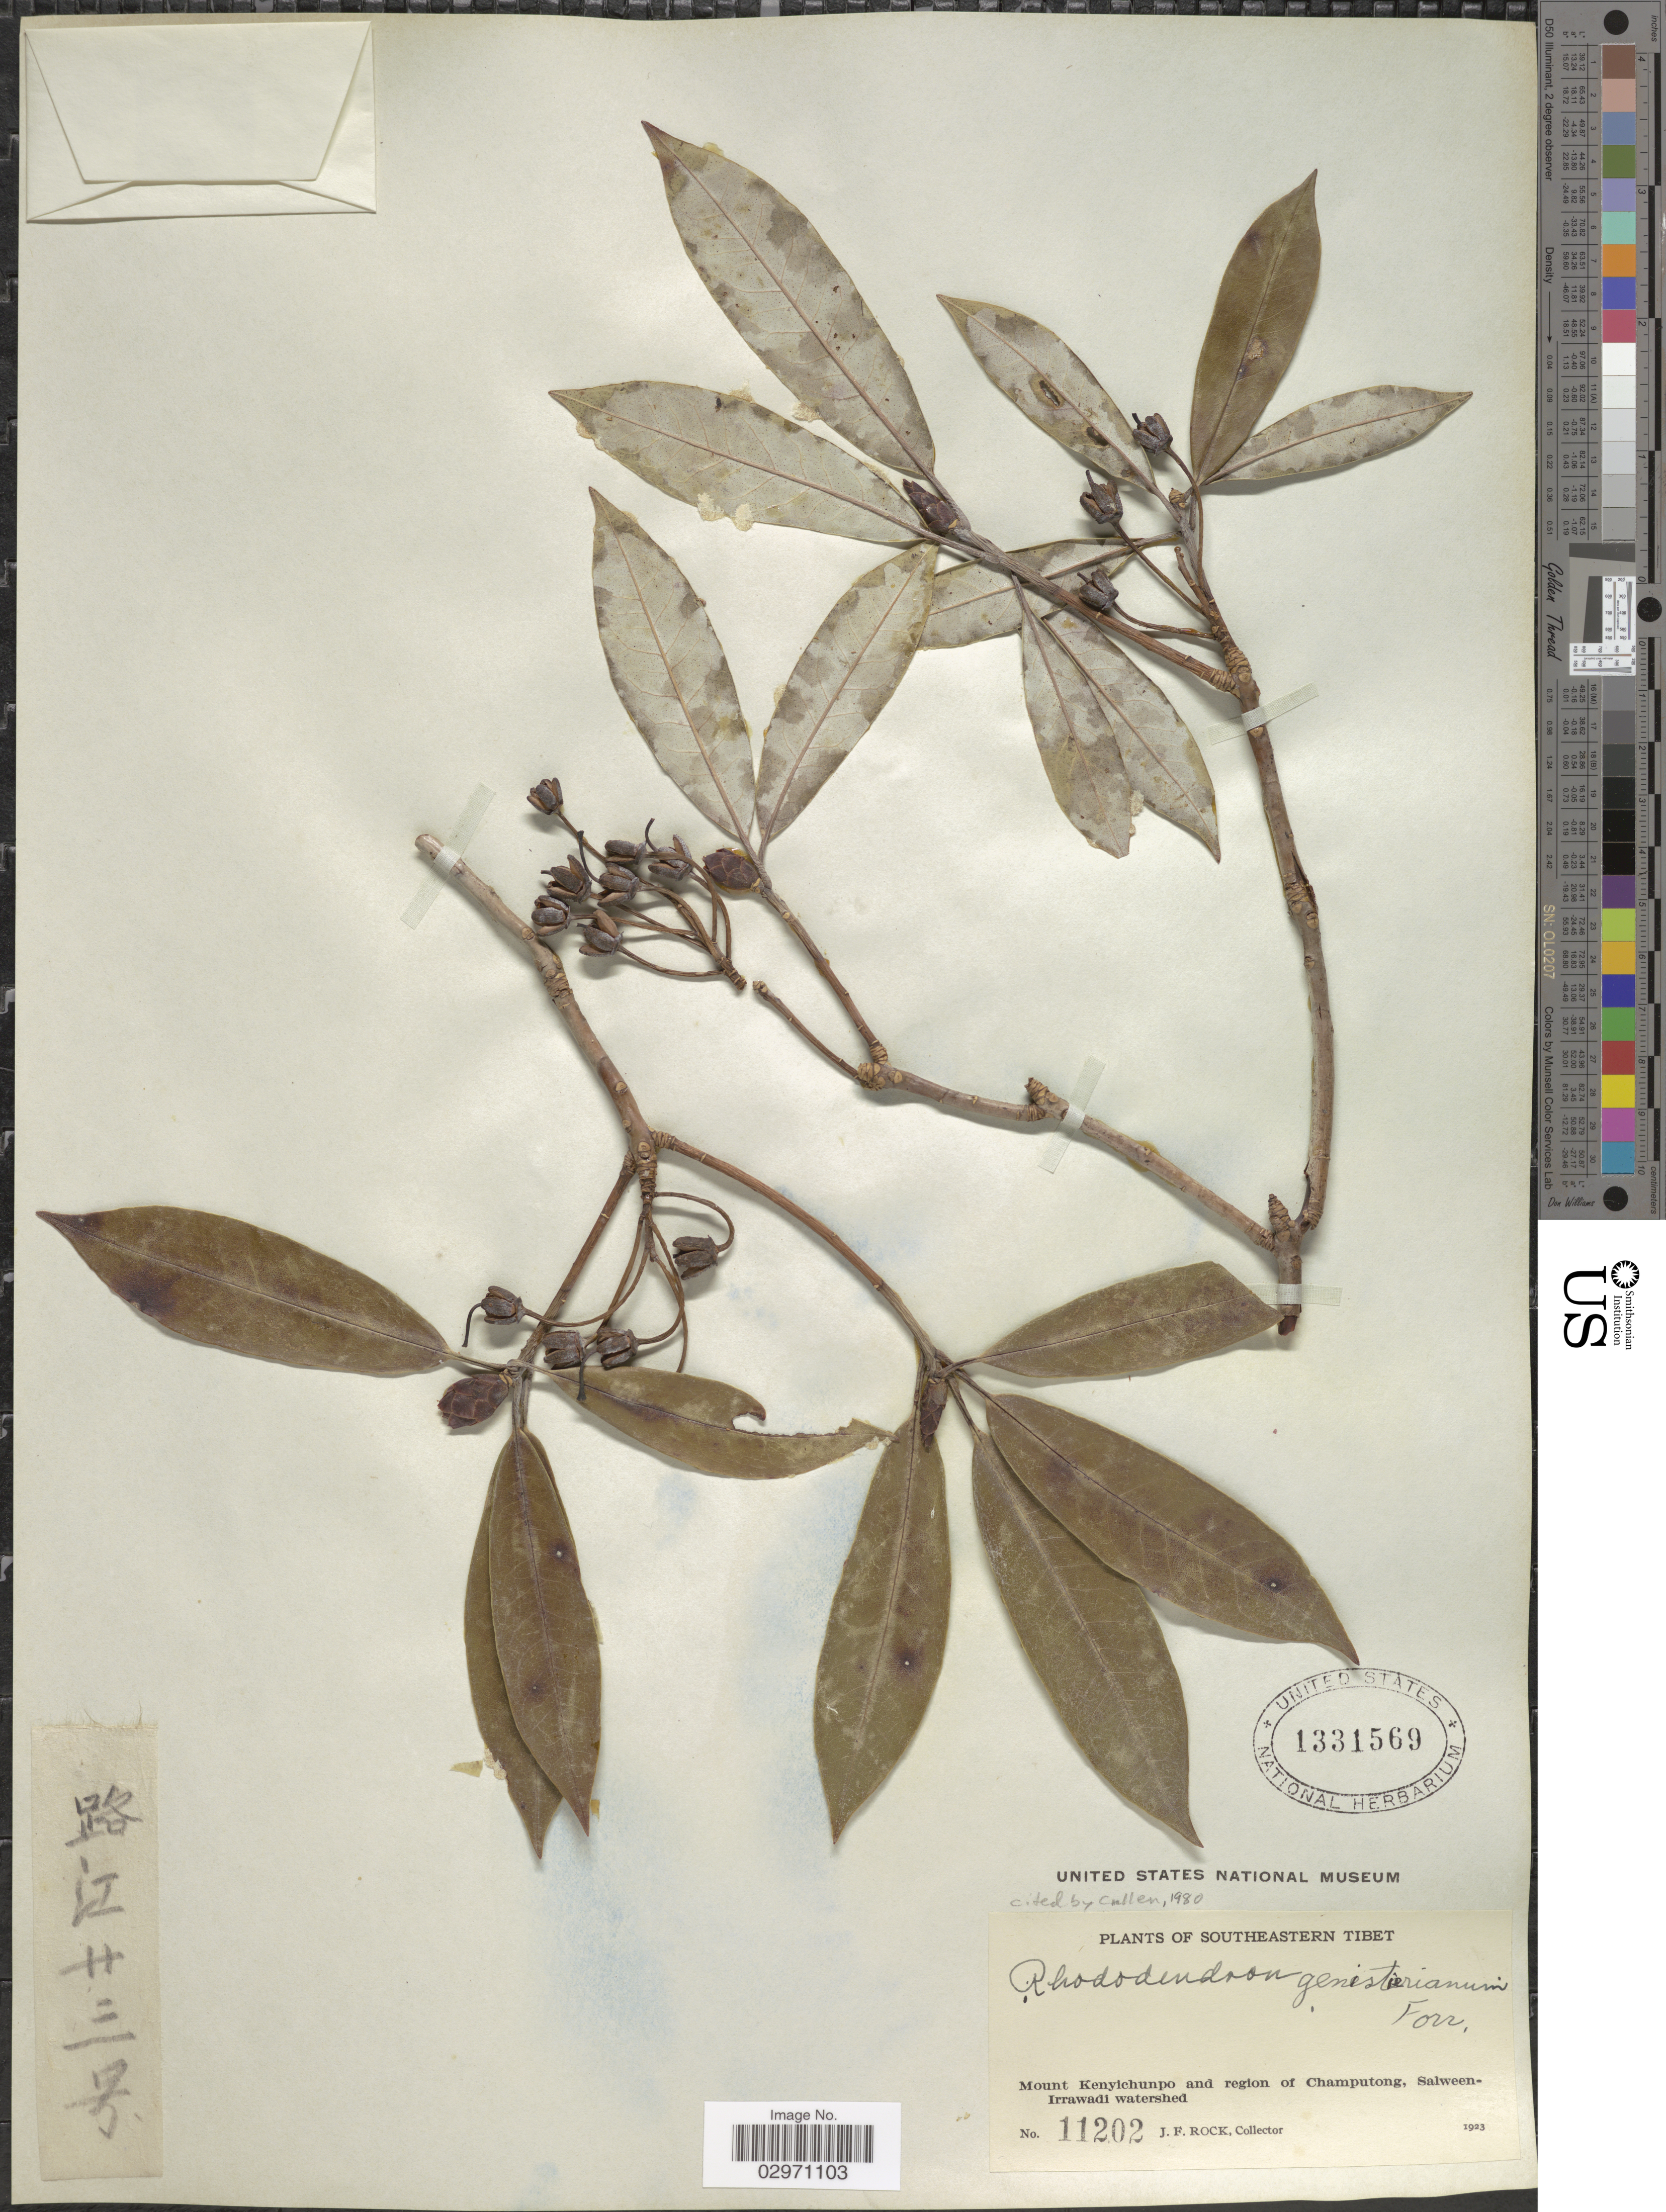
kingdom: Plantae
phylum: Tracheophyta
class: Magnoliopsida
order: Ericales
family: Ericaceae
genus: Rhododendron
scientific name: Rhododendron genestierianum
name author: Forrest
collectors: J. Rock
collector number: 11202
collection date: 1923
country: China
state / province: Xizang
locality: Southeastern Tibet. Mount Kenyichunpo and region of Champutong, Salween-Irrawadi watershed.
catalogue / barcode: US 1331569